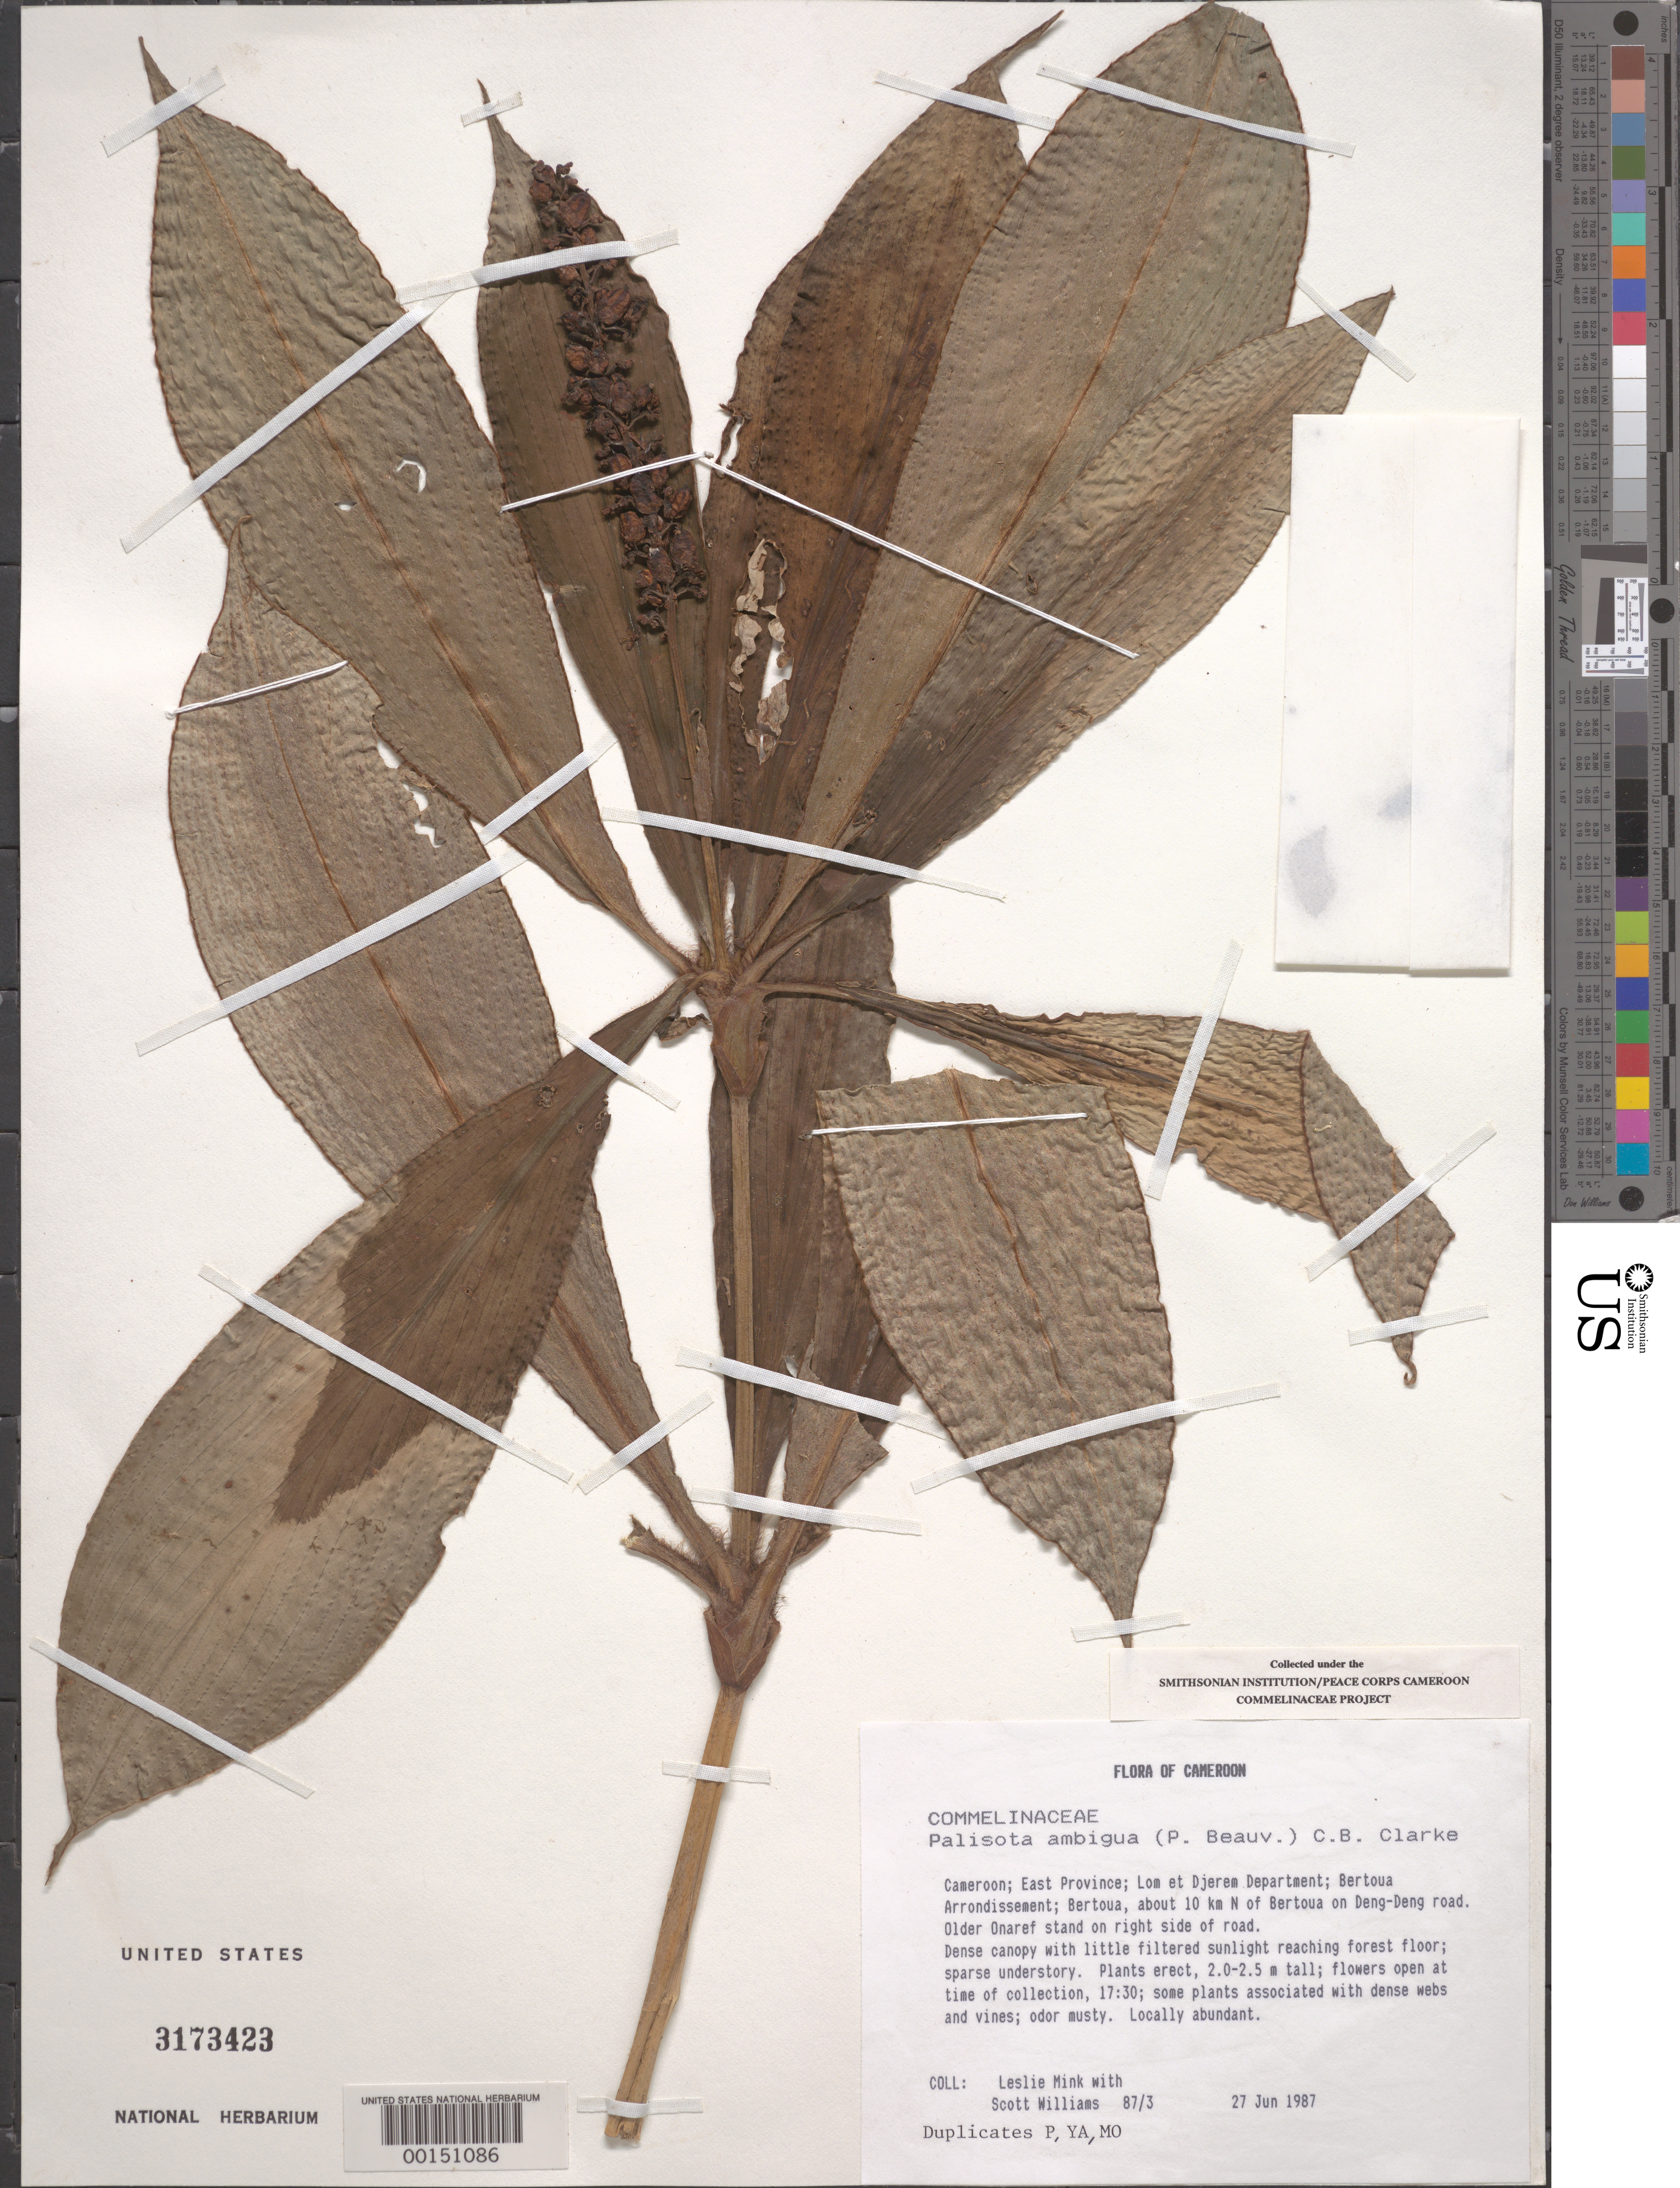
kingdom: Plantae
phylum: Tracheophyta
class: Liliopsida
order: Commelinales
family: Commelinaceae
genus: Palisota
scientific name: Palisota ambigua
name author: (P. Beauv.) C.B. Clarke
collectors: L. Mink & S. Williams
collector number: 87/3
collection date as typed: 27 Jun 1987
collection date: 1987-06-27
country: Cameroon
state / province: Est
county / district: Lom-et-djerem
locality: Bertoua arrondissement, ca. 10 km n of bertoua on deng-deng road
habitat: Forest floor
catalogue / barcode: US 3173423